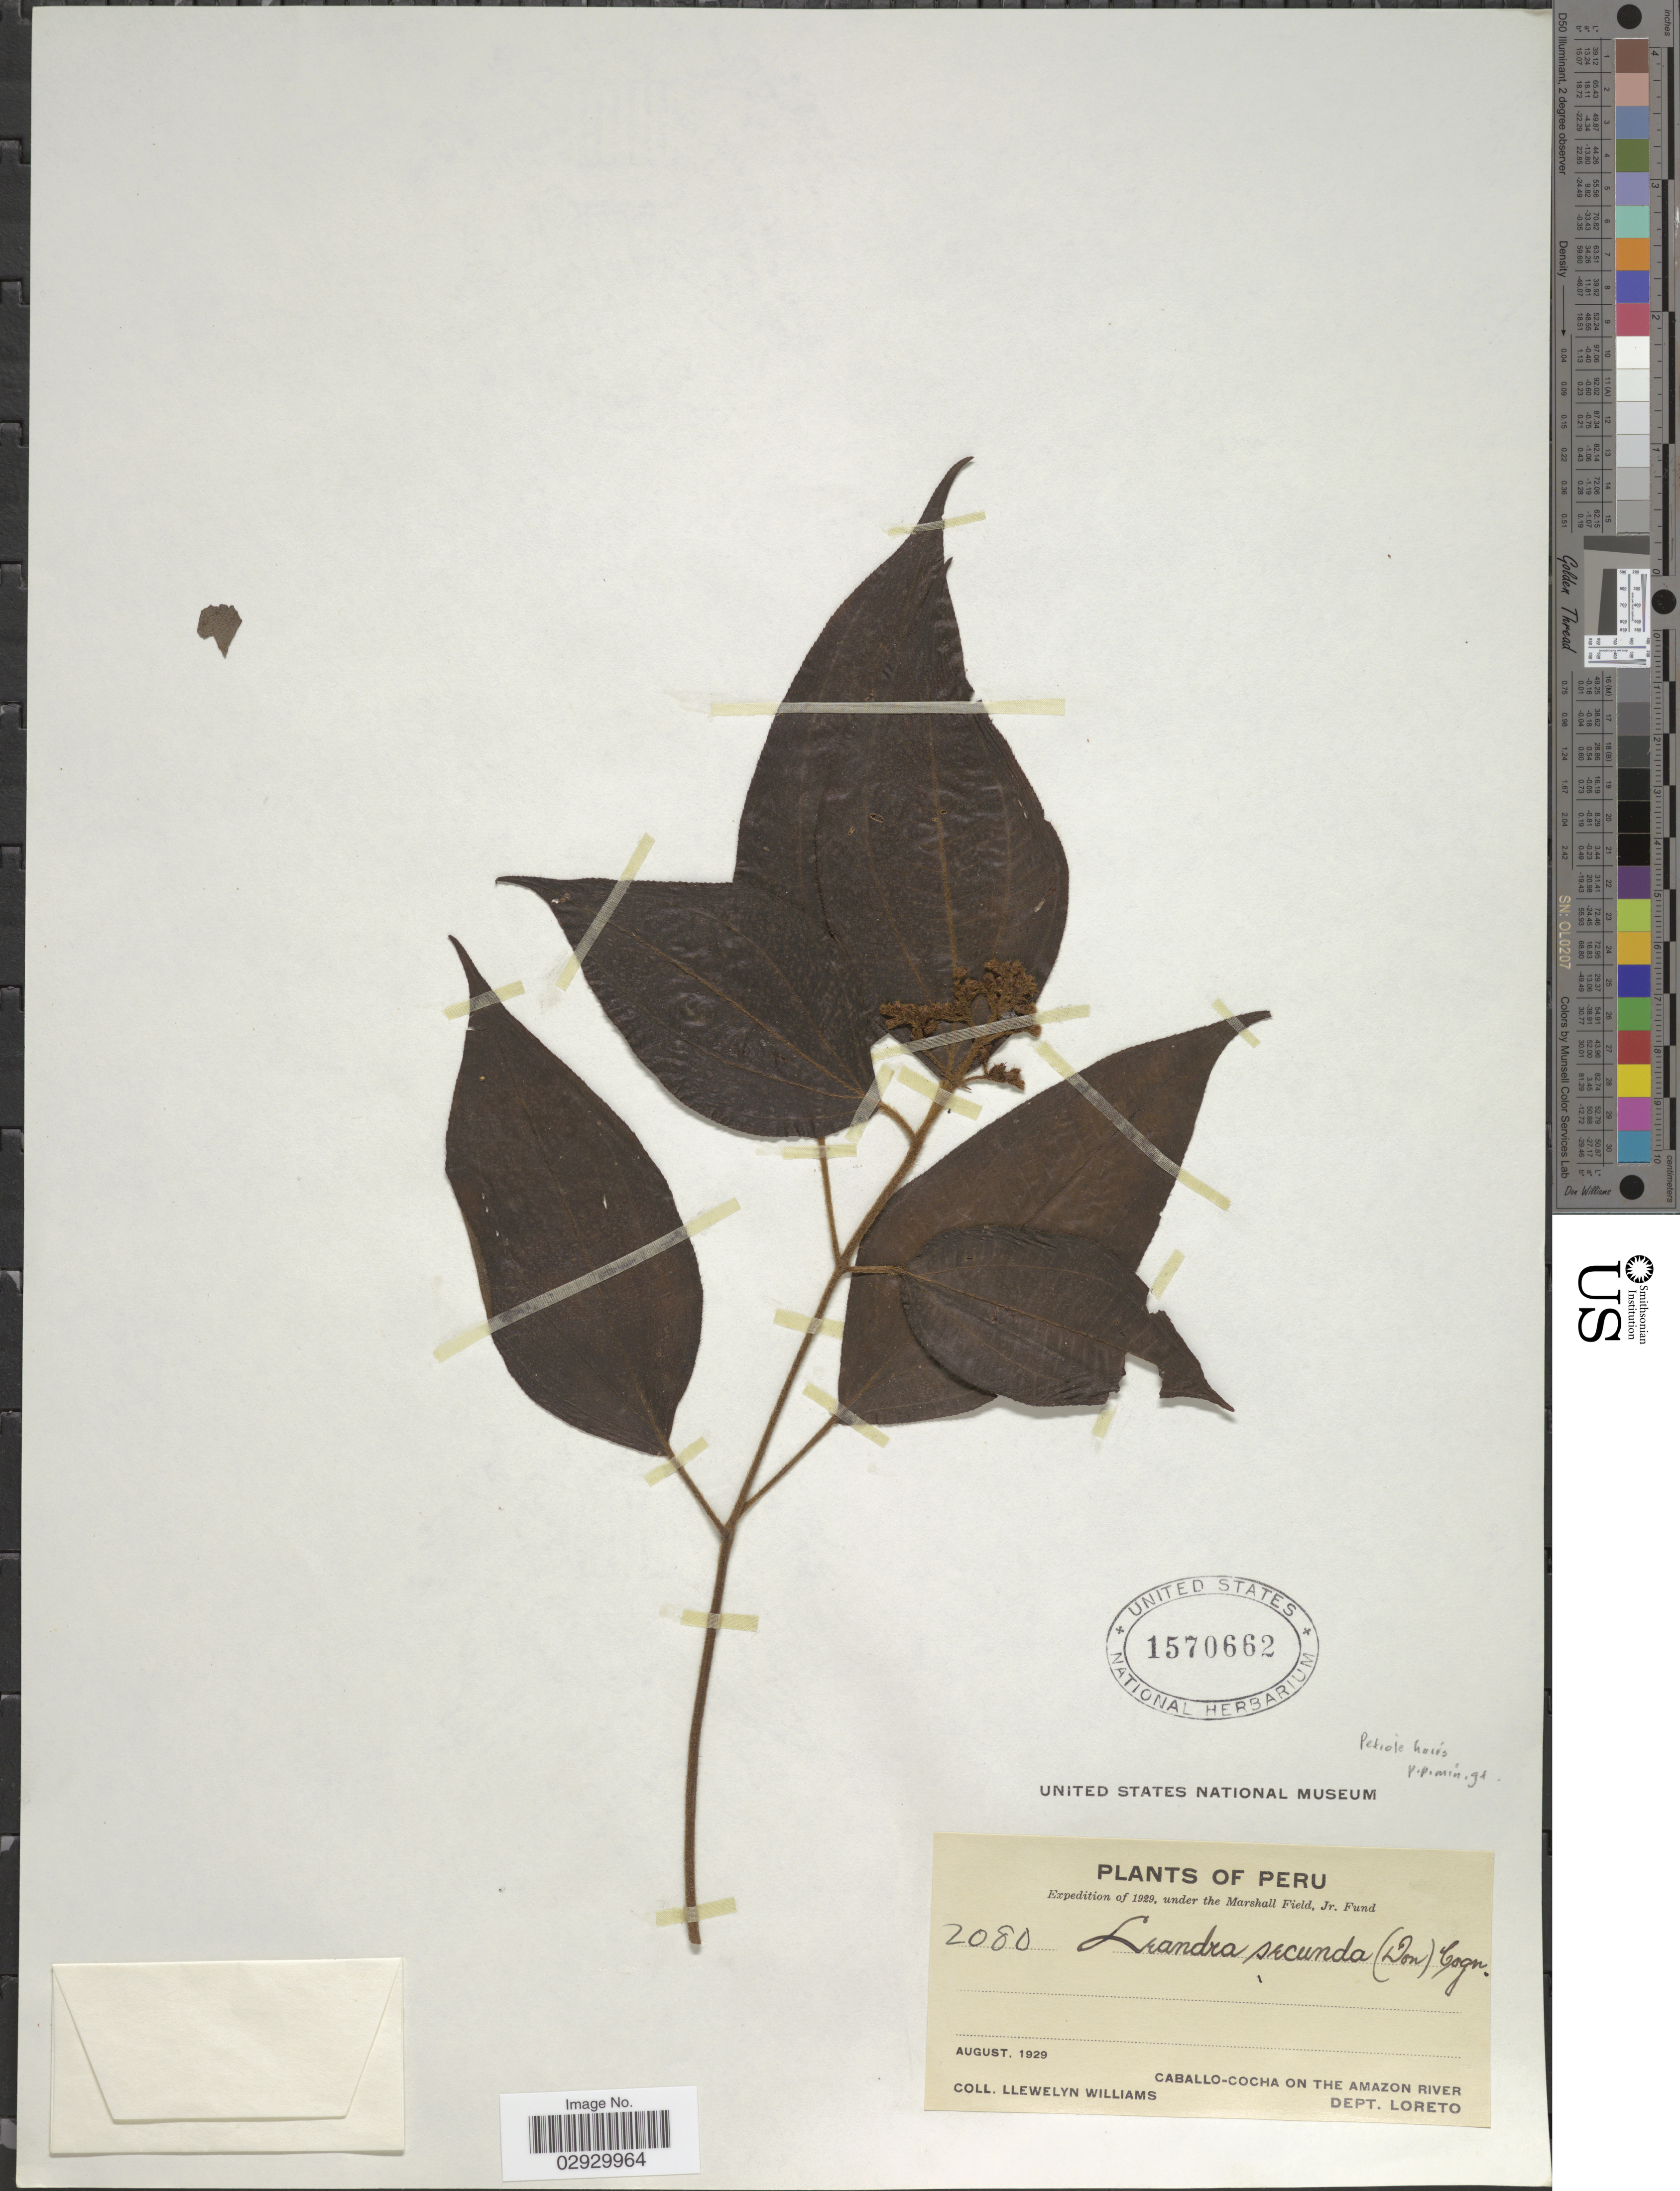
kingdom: Plantae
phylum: Tracheophyta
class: Magnoliopsida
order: Myrtales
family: Melastomataceae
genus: Leandra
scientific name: Leandra secunda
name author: (D. Don) Cogn.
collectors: Ll. Williams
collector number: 2080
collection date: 1929-08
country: Peru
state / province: Loreto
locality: Caballo-Cocha on the Amazon River.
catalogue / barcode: US 1570662